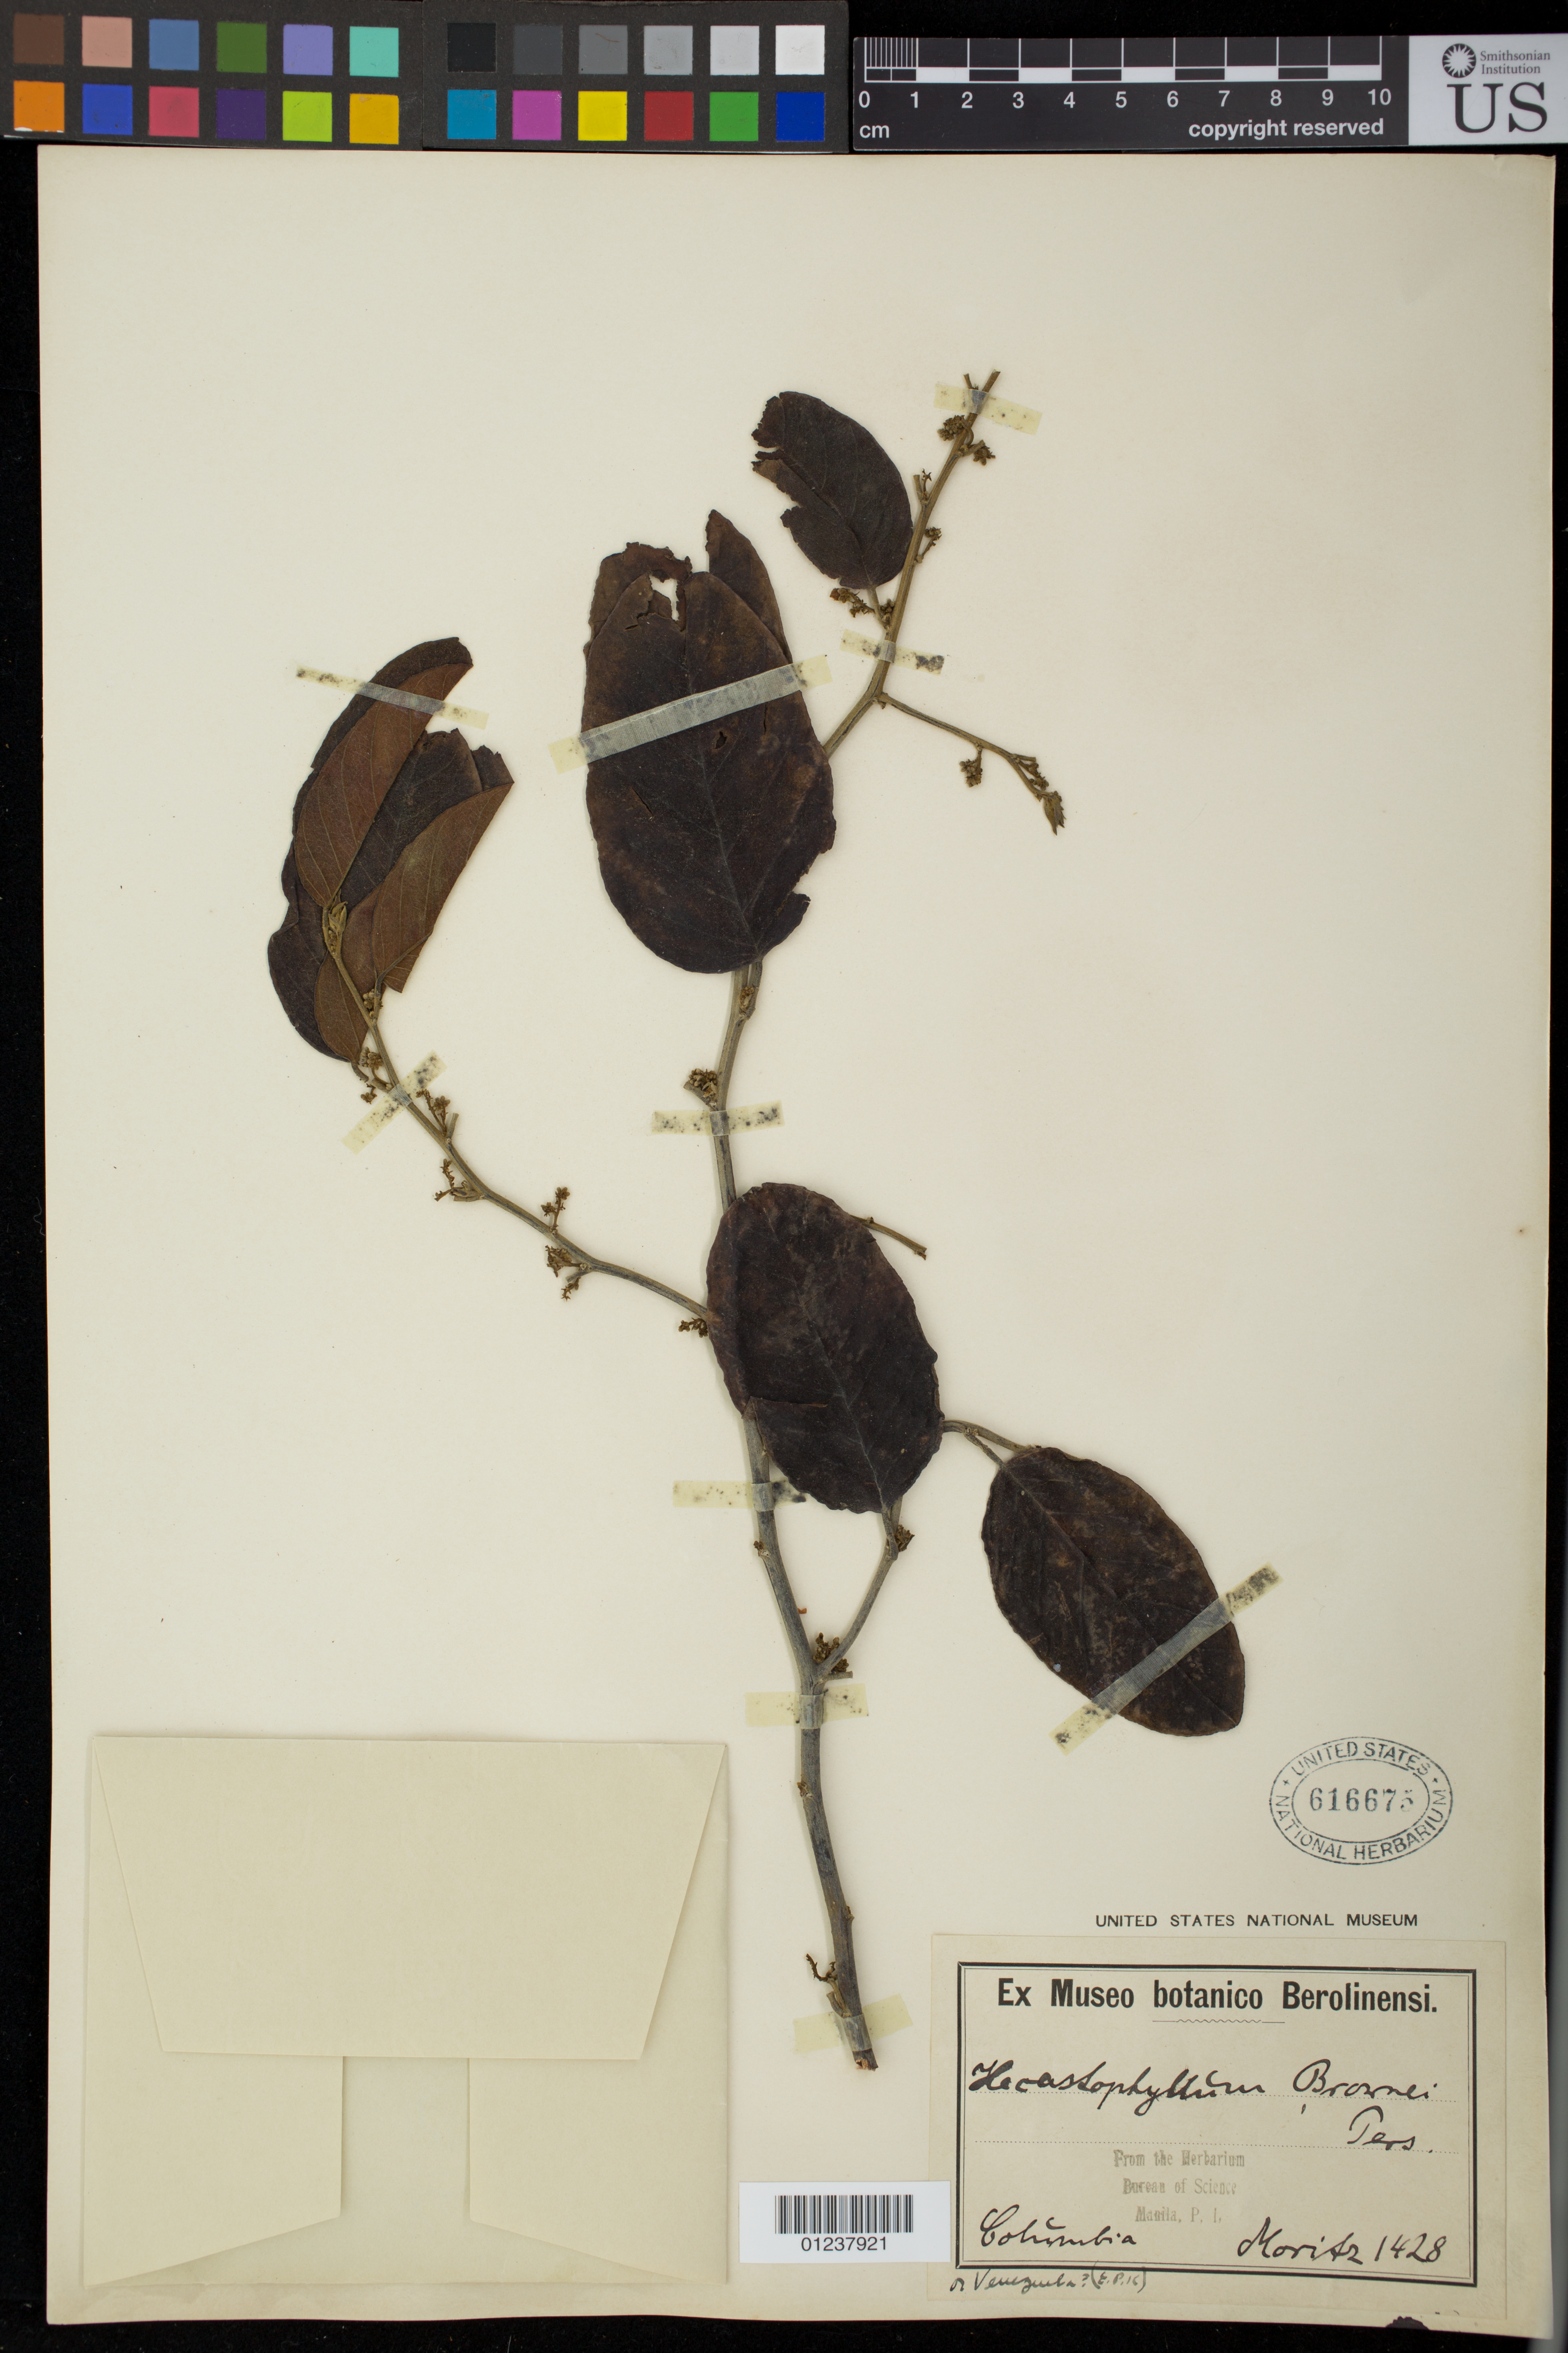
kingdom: Plantae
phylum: Tracheophyta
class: Magnoliopsida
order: Fabales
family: Fabaceae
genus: Dalbergia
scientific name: Dalbergia ecastaphyllum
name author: (L.) Taub.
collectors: Moritz, --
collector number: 1428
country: Colombia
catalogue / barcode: US 616675